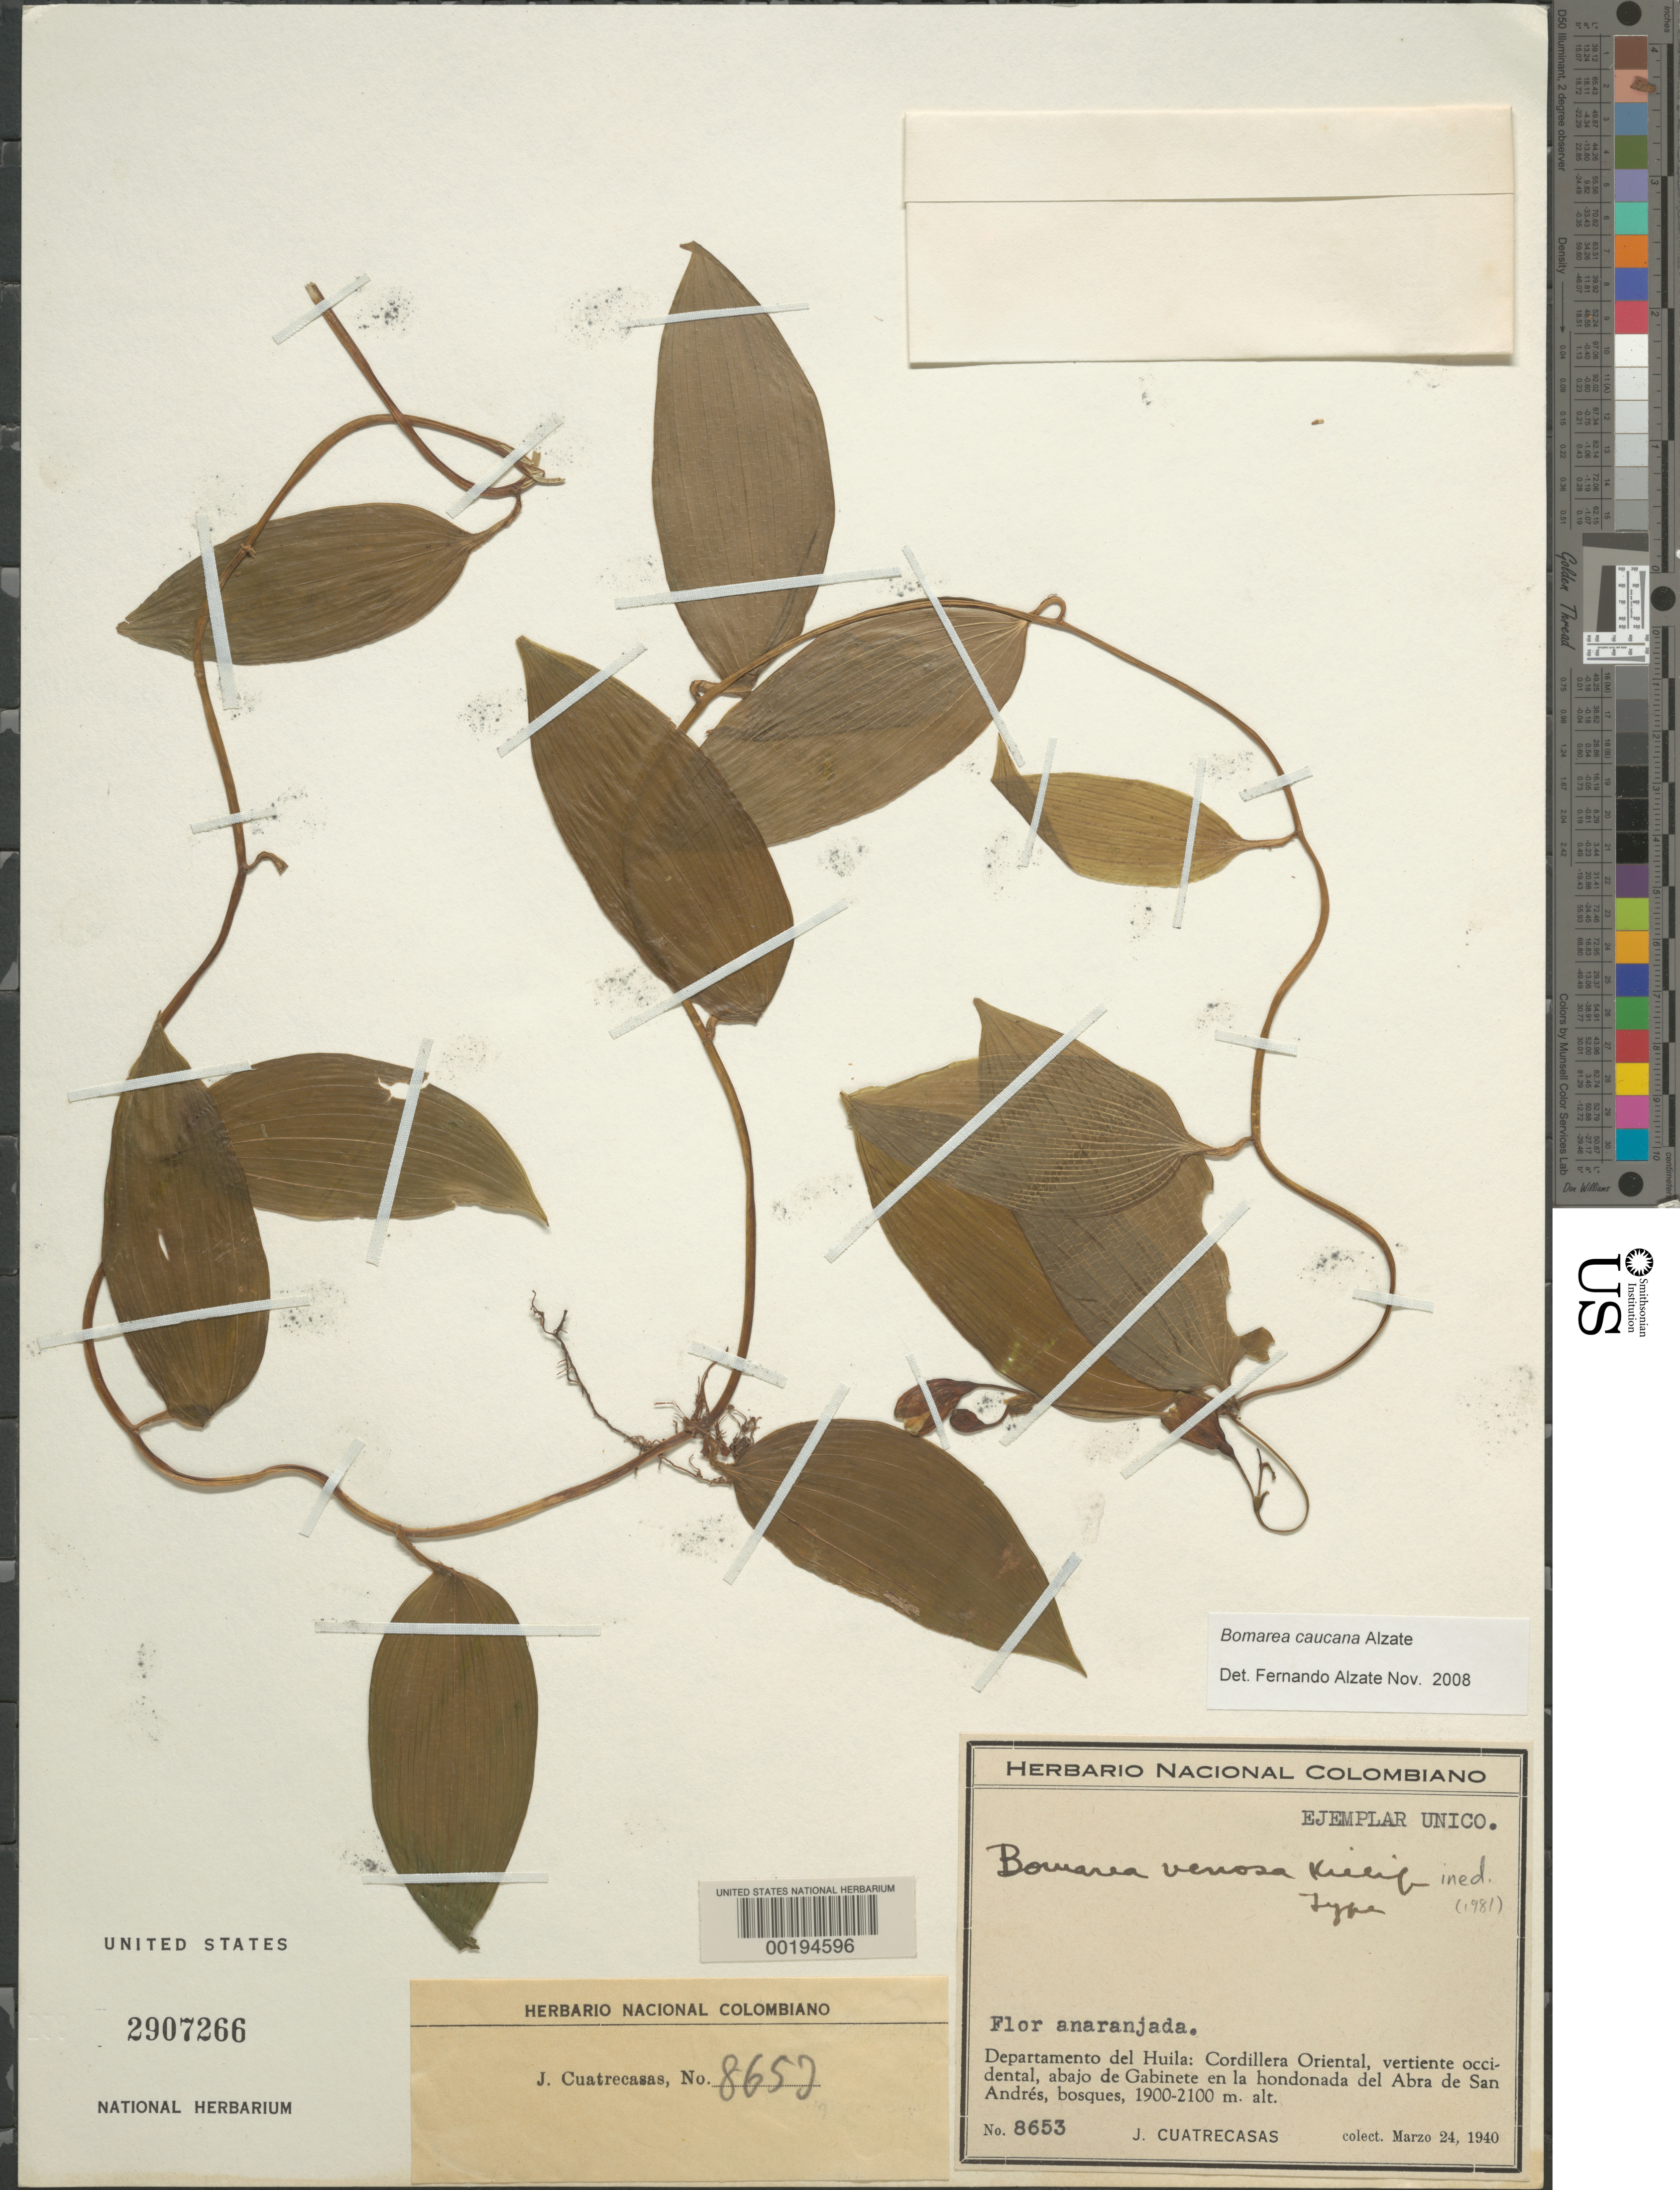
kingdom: Plantae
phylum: Tracheophyta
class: Liliopsida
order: Liliales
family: Alstroemeriaceae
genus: Bomarea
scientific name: Bomarea caucana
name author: Alzate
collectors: J. Cuatrecasas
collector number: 8653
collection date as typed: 24 Mar 1940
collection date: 1940-03-24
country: Colombia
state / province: Huila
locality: Cordillera Oriental, W slope, below Gabinete in the ravine of Abra de San Andres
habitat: Woods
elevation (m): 1900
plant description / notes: Annotated by Killip as "Bomarea venosa Killip Type", ined. name never published.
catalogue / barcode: US 2907266